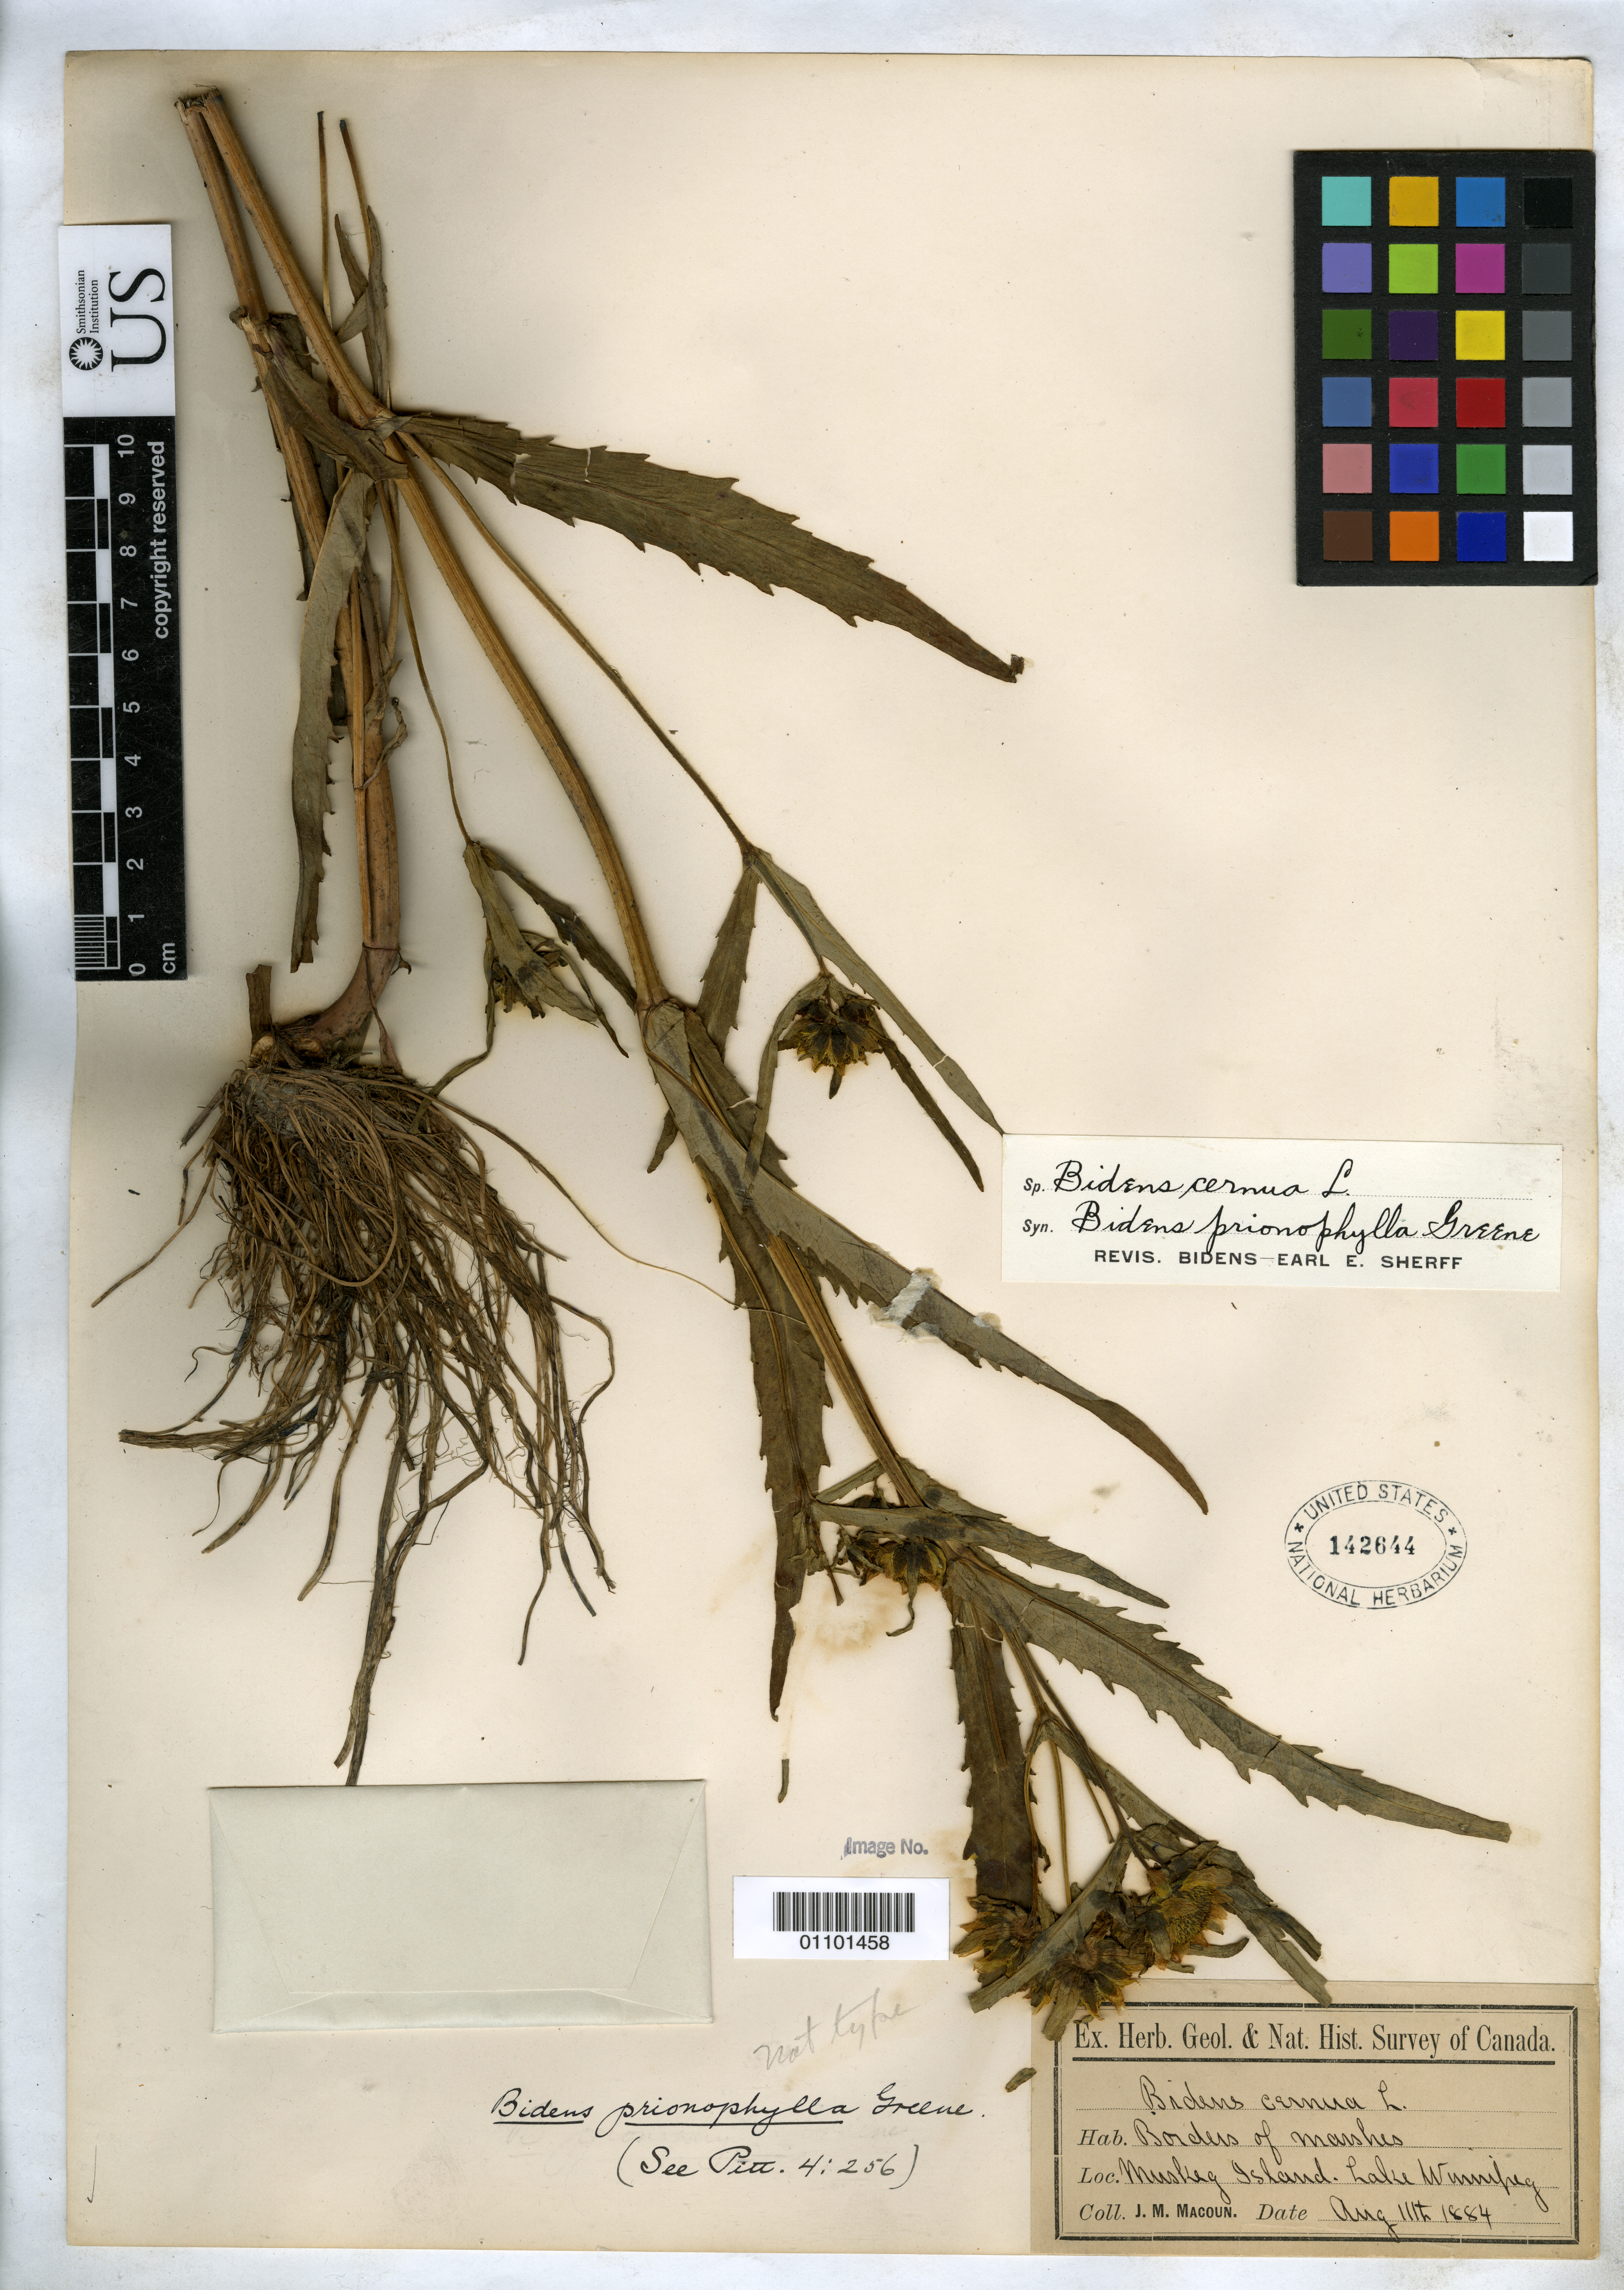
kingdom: Plantae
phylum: Tracheophyta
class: Magnoliopsida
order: Asterales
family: Asteraceae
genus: Bidens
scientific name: Bidens prionophylla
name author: Greene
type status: Possible Syntype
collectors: J. M. Macoun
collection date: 1884-08-11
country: Canada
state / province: Manitoba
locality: Muskeg Island, Lake Winnipeg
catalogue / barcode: US 142644